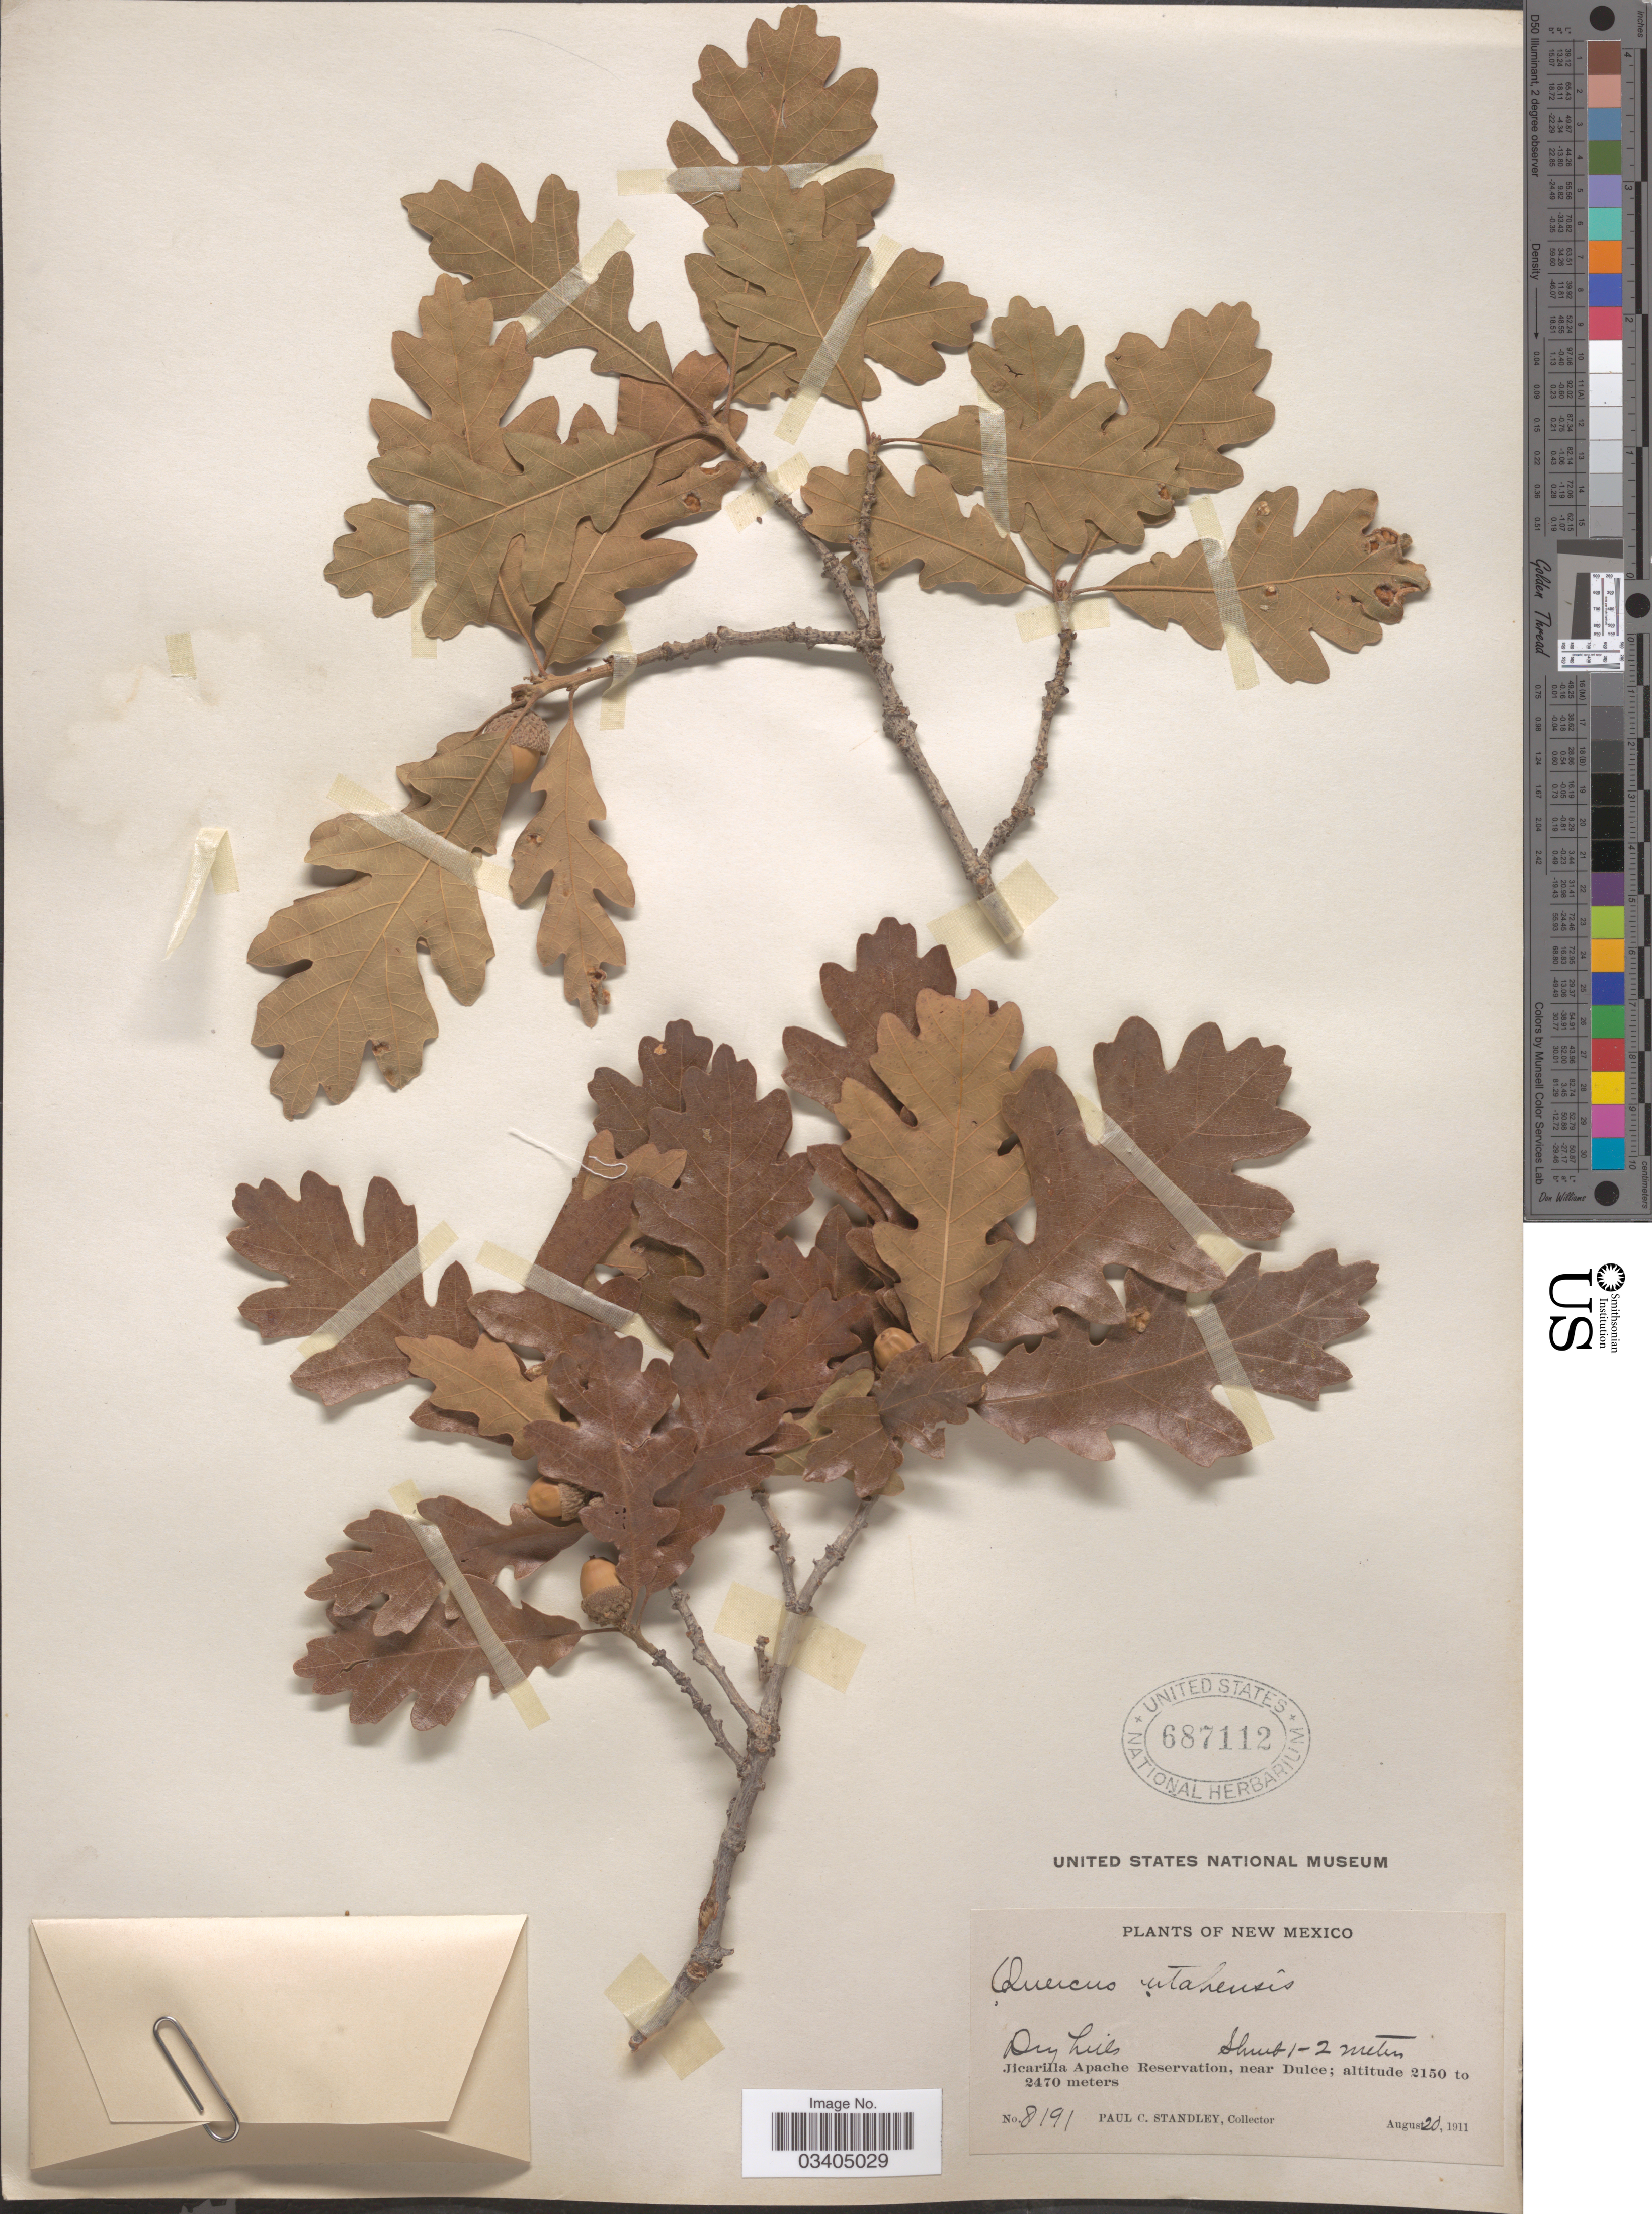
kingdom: Plantae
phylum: Tracheophyta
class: Magnoliopsida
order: Fagales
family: Fagaceae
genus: Quercus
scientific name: Quercus gambelii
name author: Nutt.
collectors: P. C. Standley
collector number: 8191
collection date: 1911-08-20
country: United States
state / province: New Mexico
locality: Jicarilla Apache Reservation, near Dulce.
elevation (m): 2150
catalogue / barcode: US 687112